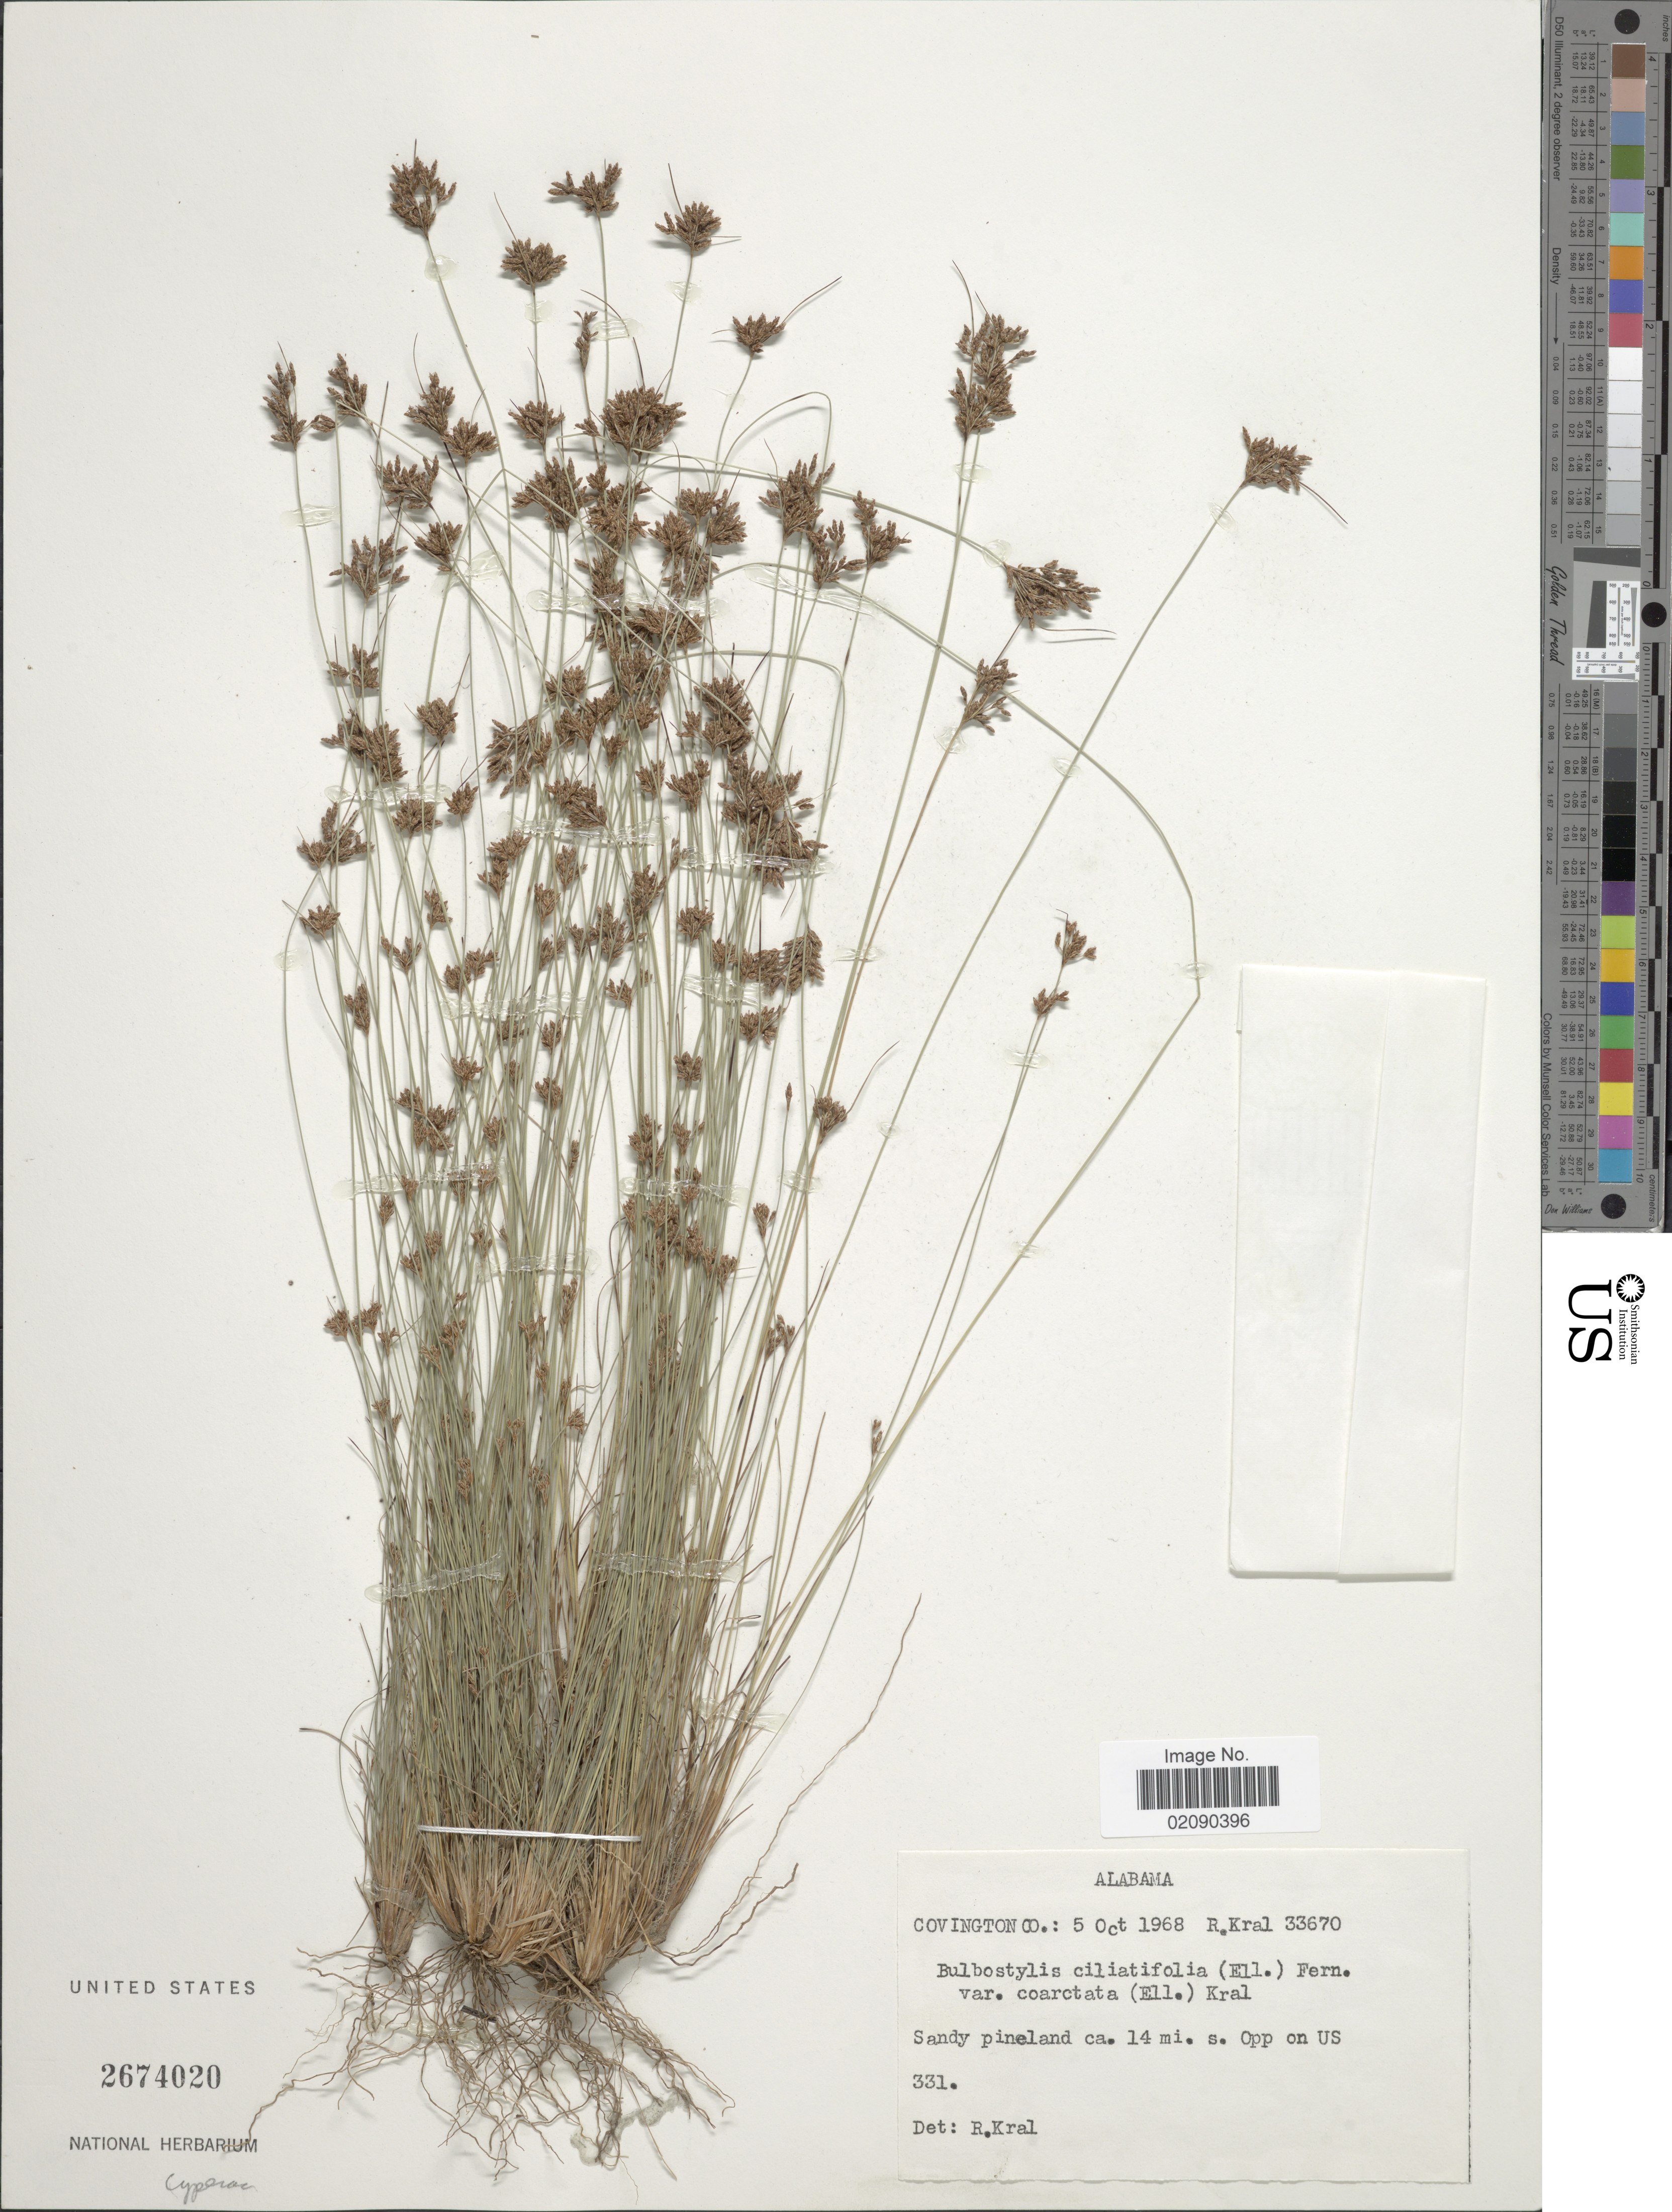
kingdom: Plantae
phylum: Tracheophyta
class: Liliopsida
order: Poales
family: Cyperaceae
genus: Bulbostylis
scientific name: Bulbostylis ciliatifolia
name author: (Elliott) Fernald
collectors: R. Kral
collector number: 33670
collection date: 1968-10-05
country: United States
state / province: Alabama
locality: Covington Co; Sandy pineland ca. 14 mi s Opp on US 331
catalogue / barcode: US 2674020